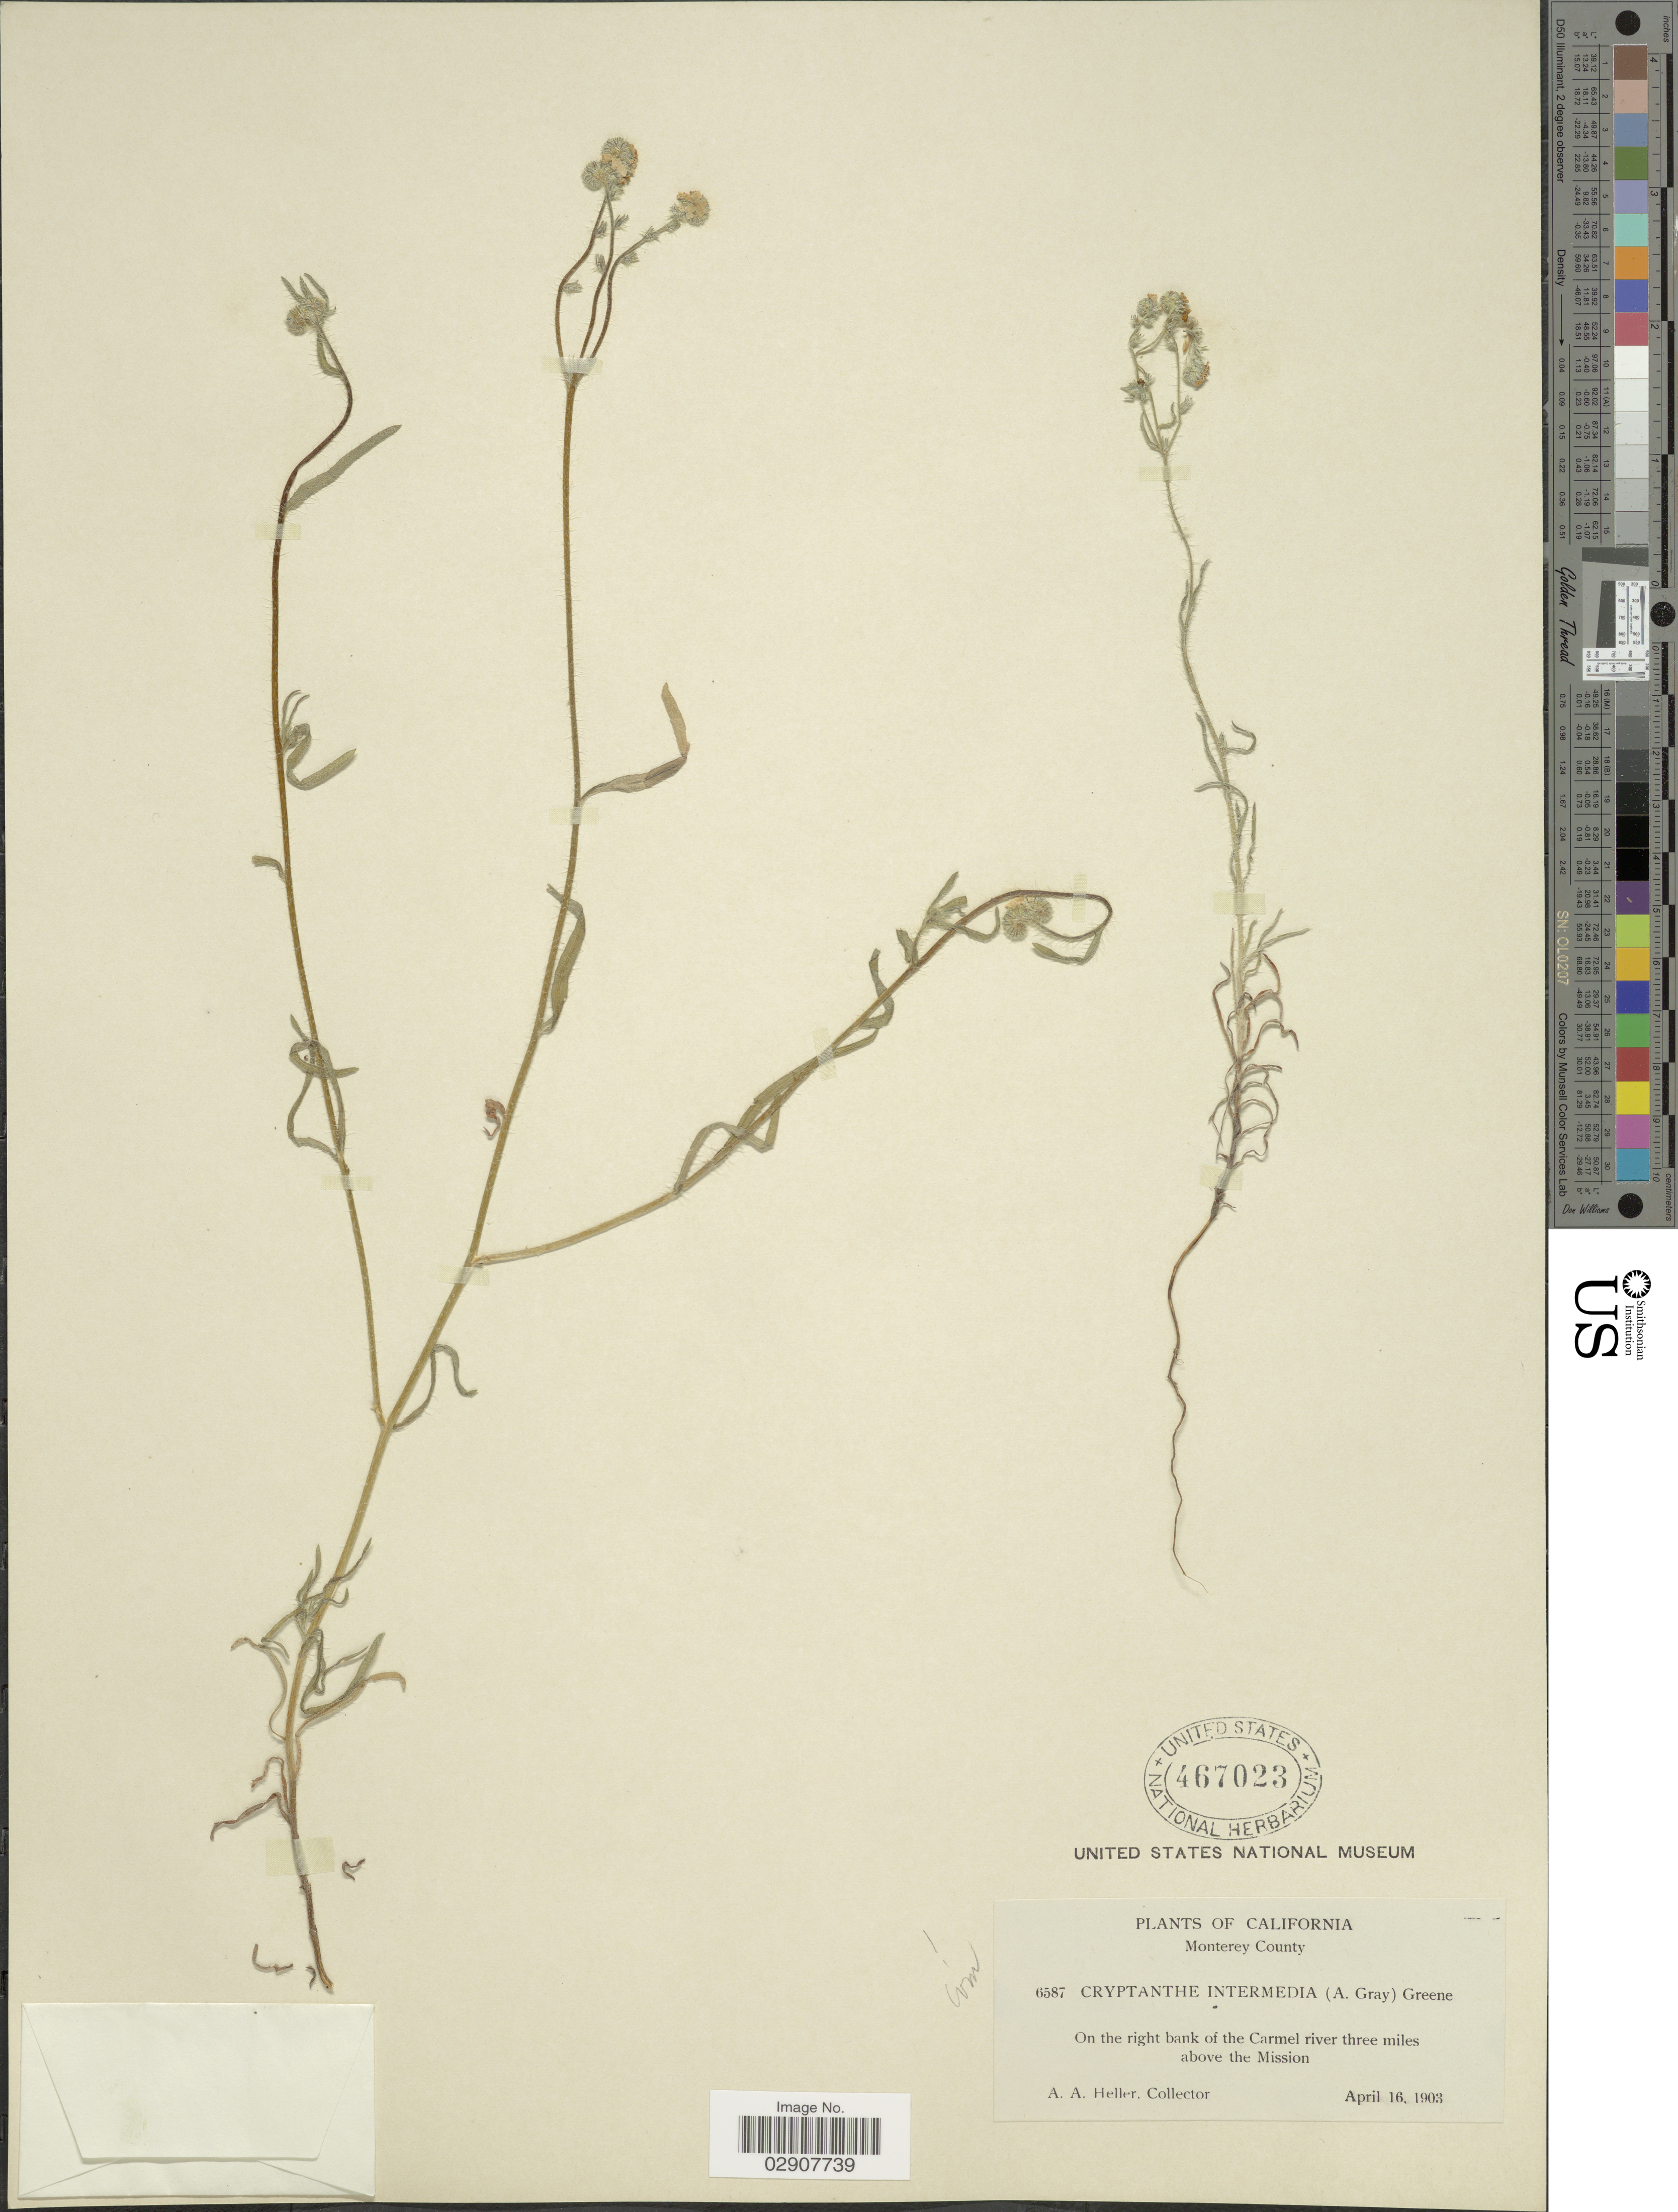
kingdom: Plantae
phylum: Tracheophyta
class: Magnoliopsida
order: Boraginales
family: Boraginaceae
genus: Cryptantha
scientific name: Cryptantha intermedia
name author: (A. Gray) Greene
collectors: A. A. Heller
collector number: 6587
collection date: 1903-04-16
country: United States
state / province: California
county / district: Monterey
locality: Monterey County, On the right bank of the Carmel river three miles above the Mission.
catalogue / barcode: US 467023